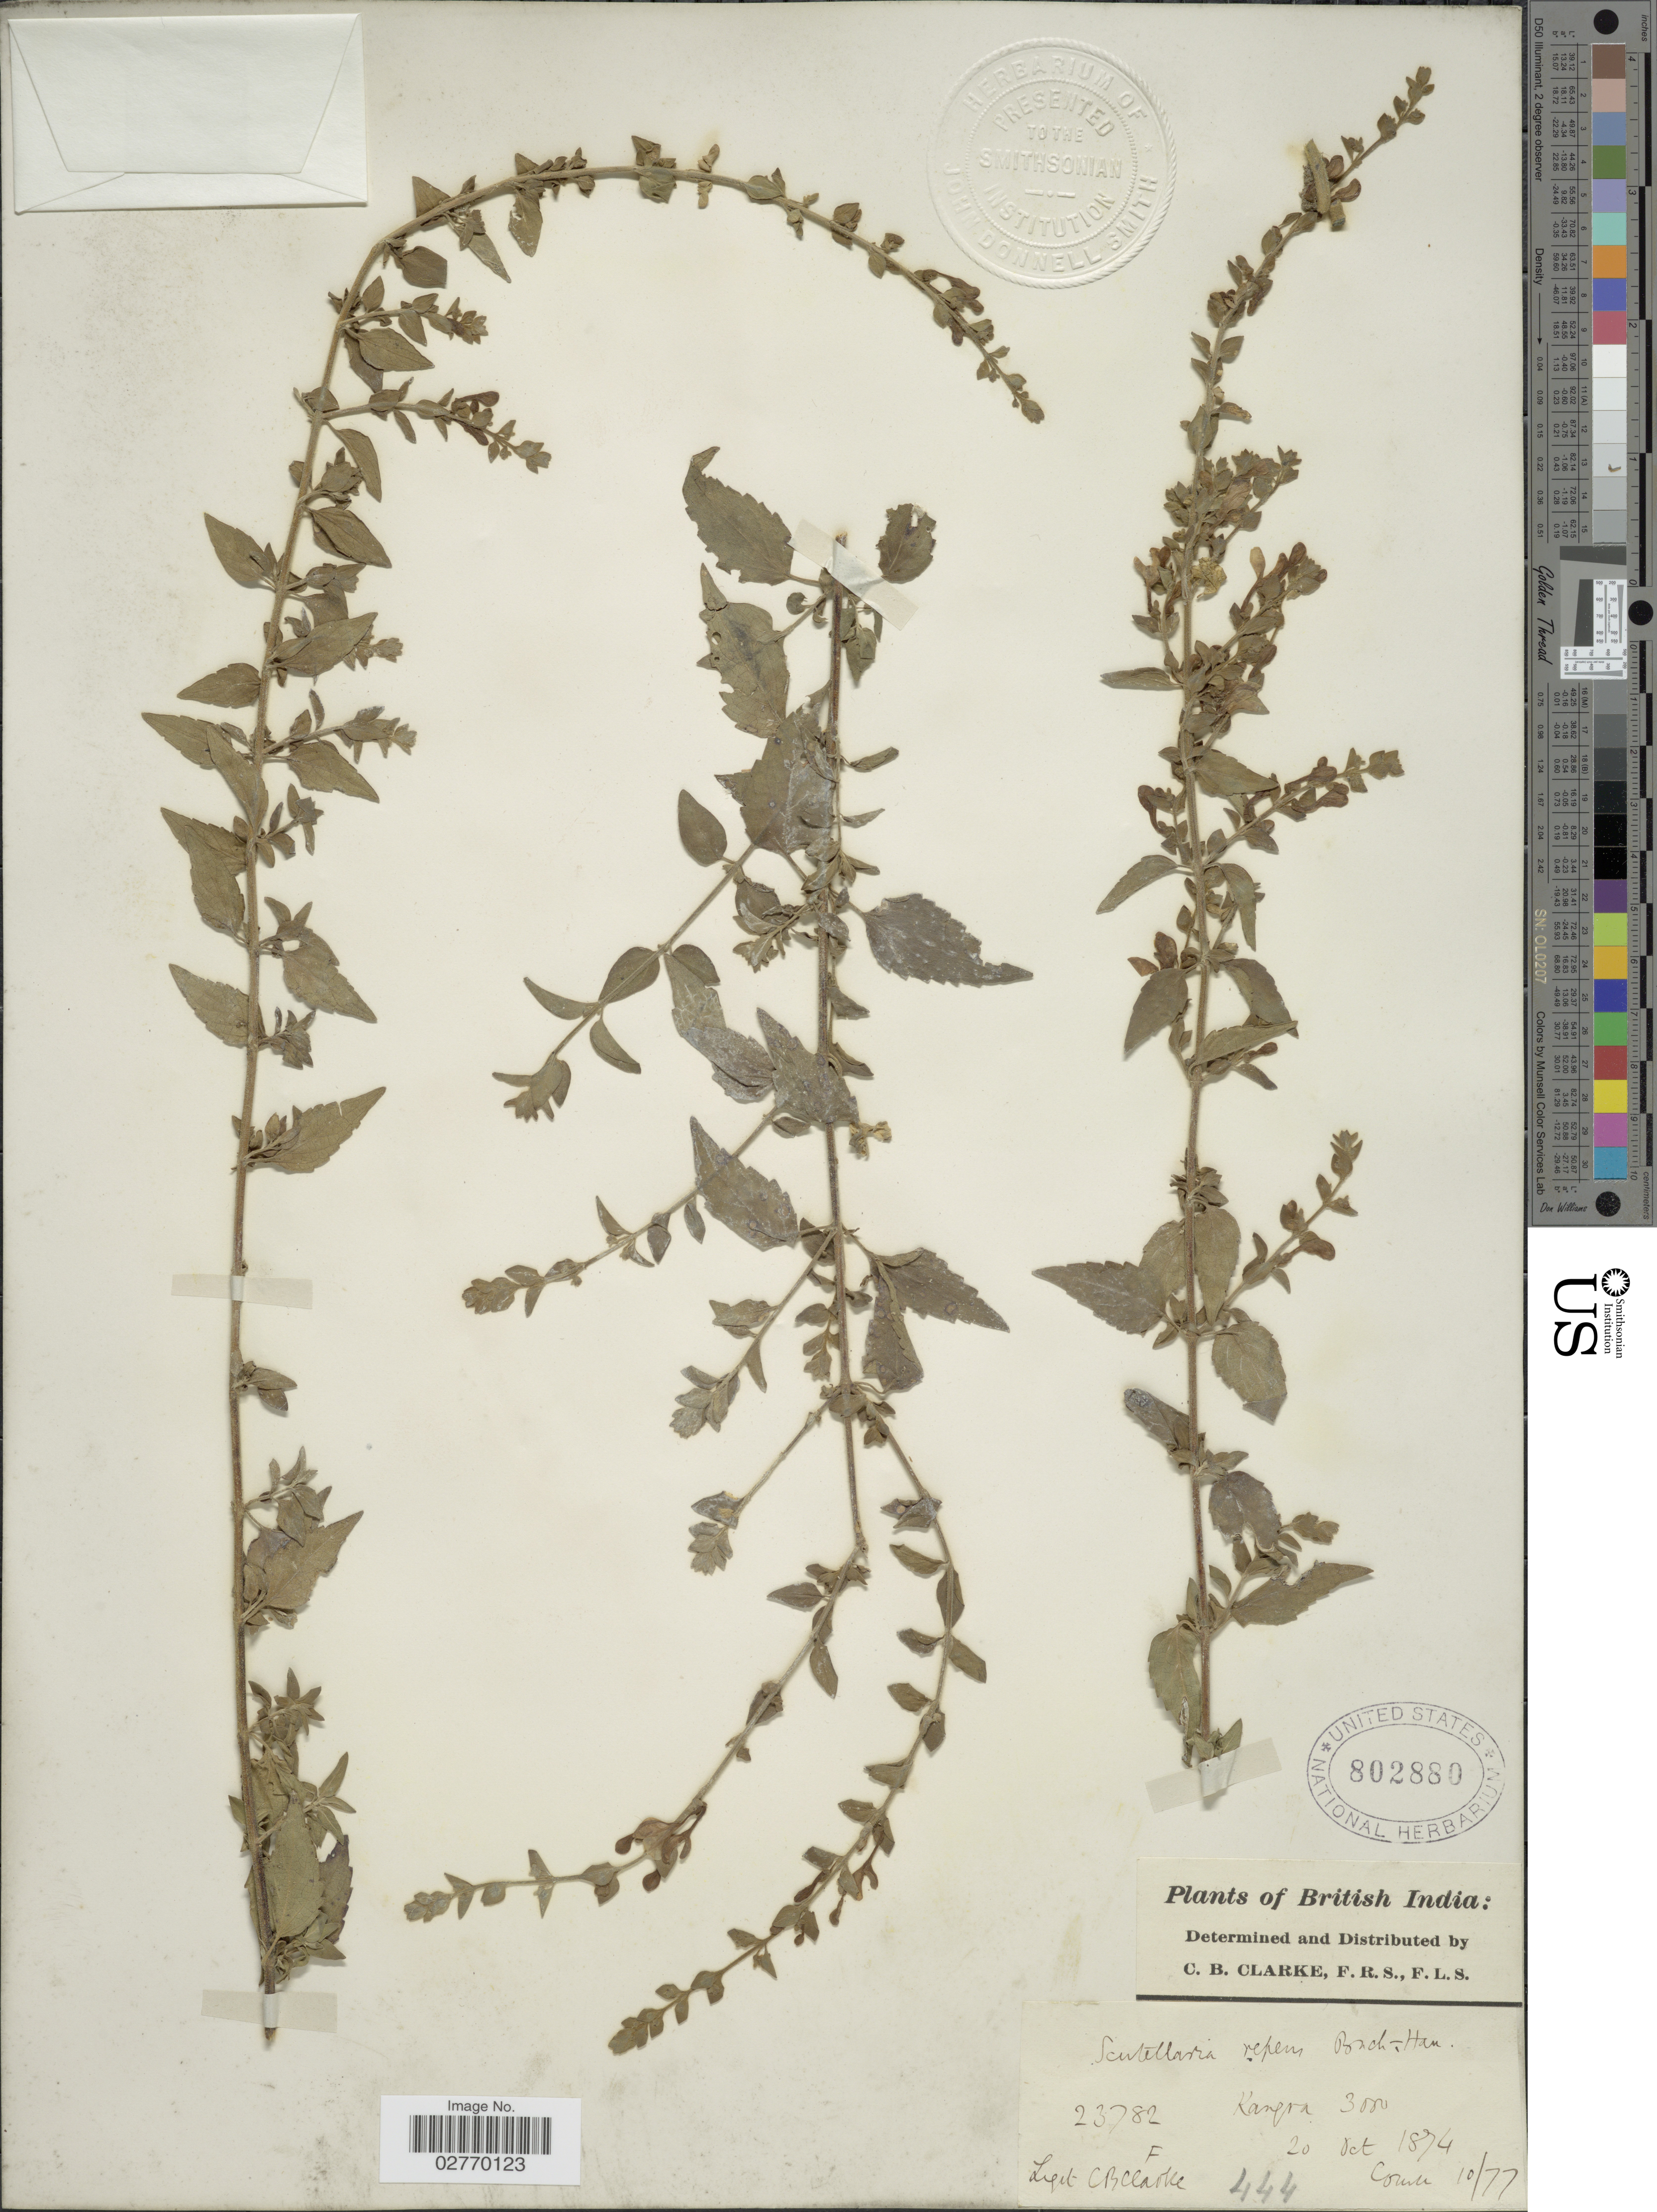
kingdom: Plantae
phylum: Tracheophyta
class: Magnoliopsida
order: Lamiales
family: Lamiaceae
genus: Scutellaria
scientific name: Scutellaria repens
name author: Buch.-Ham. ex D. Don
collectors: C. B. Clarke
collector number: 23782F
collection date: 1874-10-20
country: India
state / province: Himachal Pradesh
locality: British India. Kangra.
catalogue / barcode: US 802880